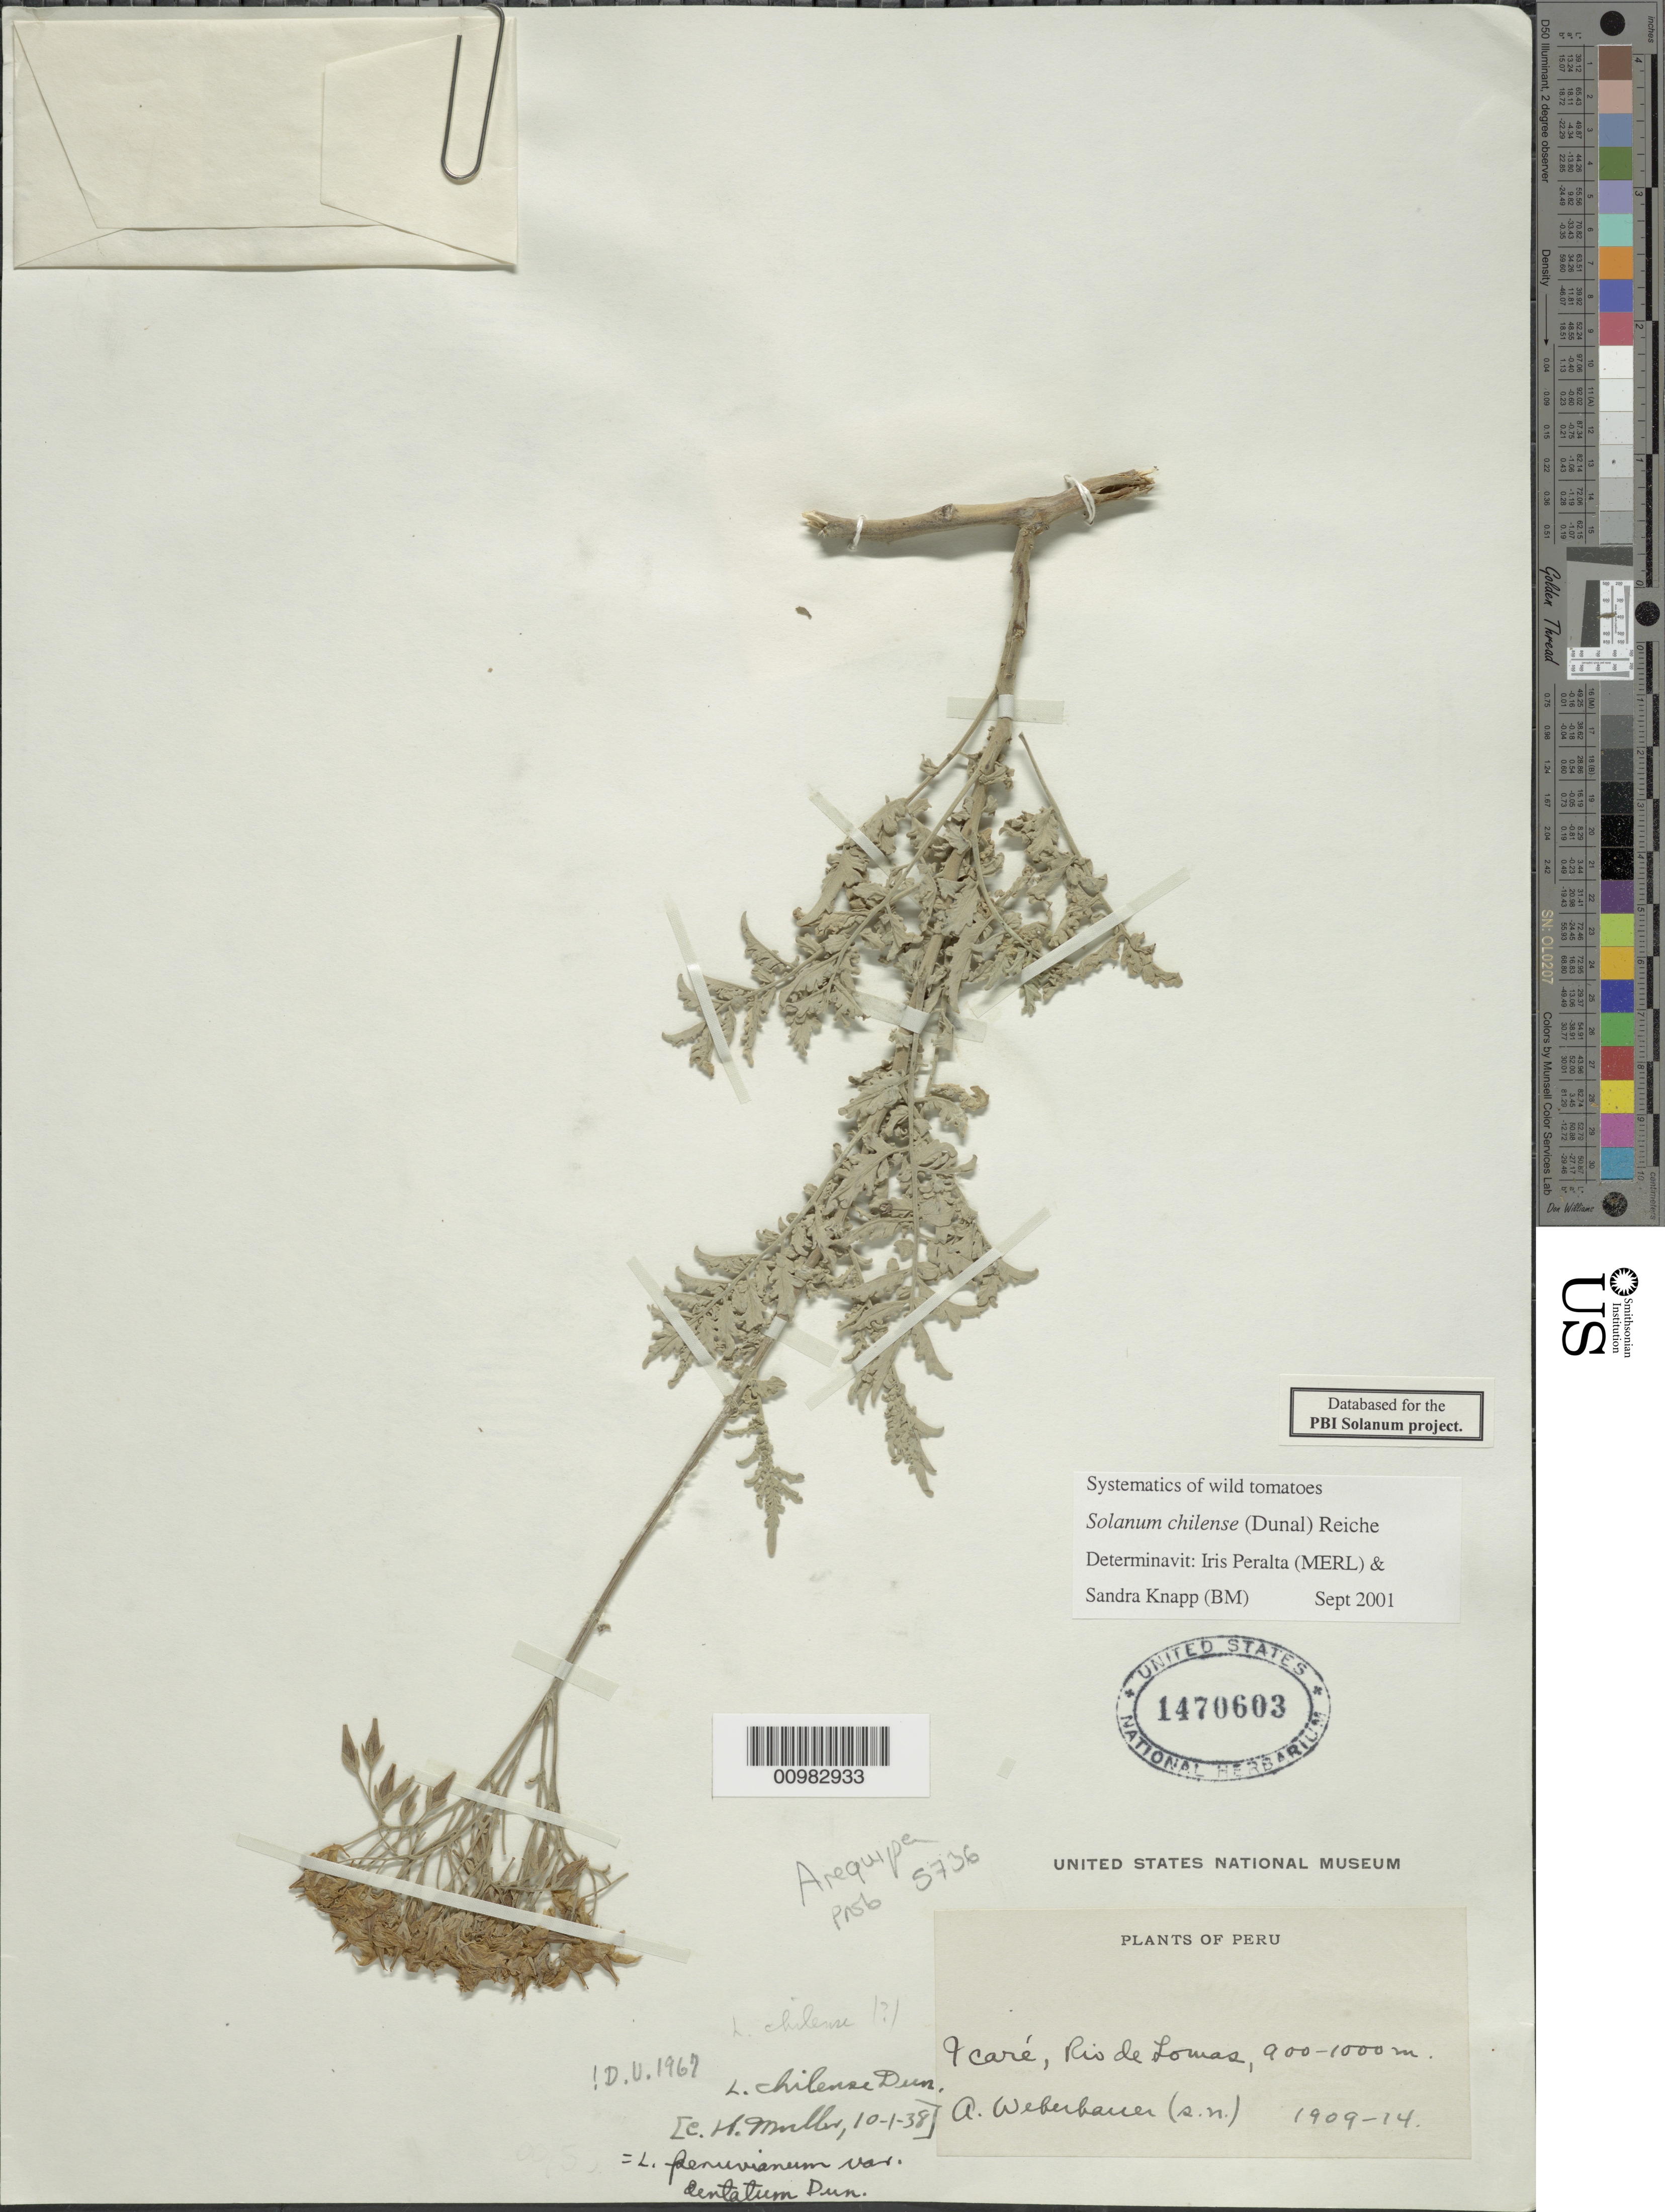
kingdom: Plantae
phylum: Tracheophyta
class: Magnoliopsida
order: Solanales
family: Solanaceae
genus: Solanum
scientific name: Solanum chilense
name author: (Dunal) Reiche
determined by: Peralta, Iris E.; Knapp, S. D.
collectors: A. Weberbauer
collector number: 5736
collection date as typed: May 1911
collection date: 1911-05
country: Peru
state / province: Arequipa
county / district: Camaná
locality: Rio de Lomas, Acarí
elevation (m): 900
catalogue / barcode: US 1470603